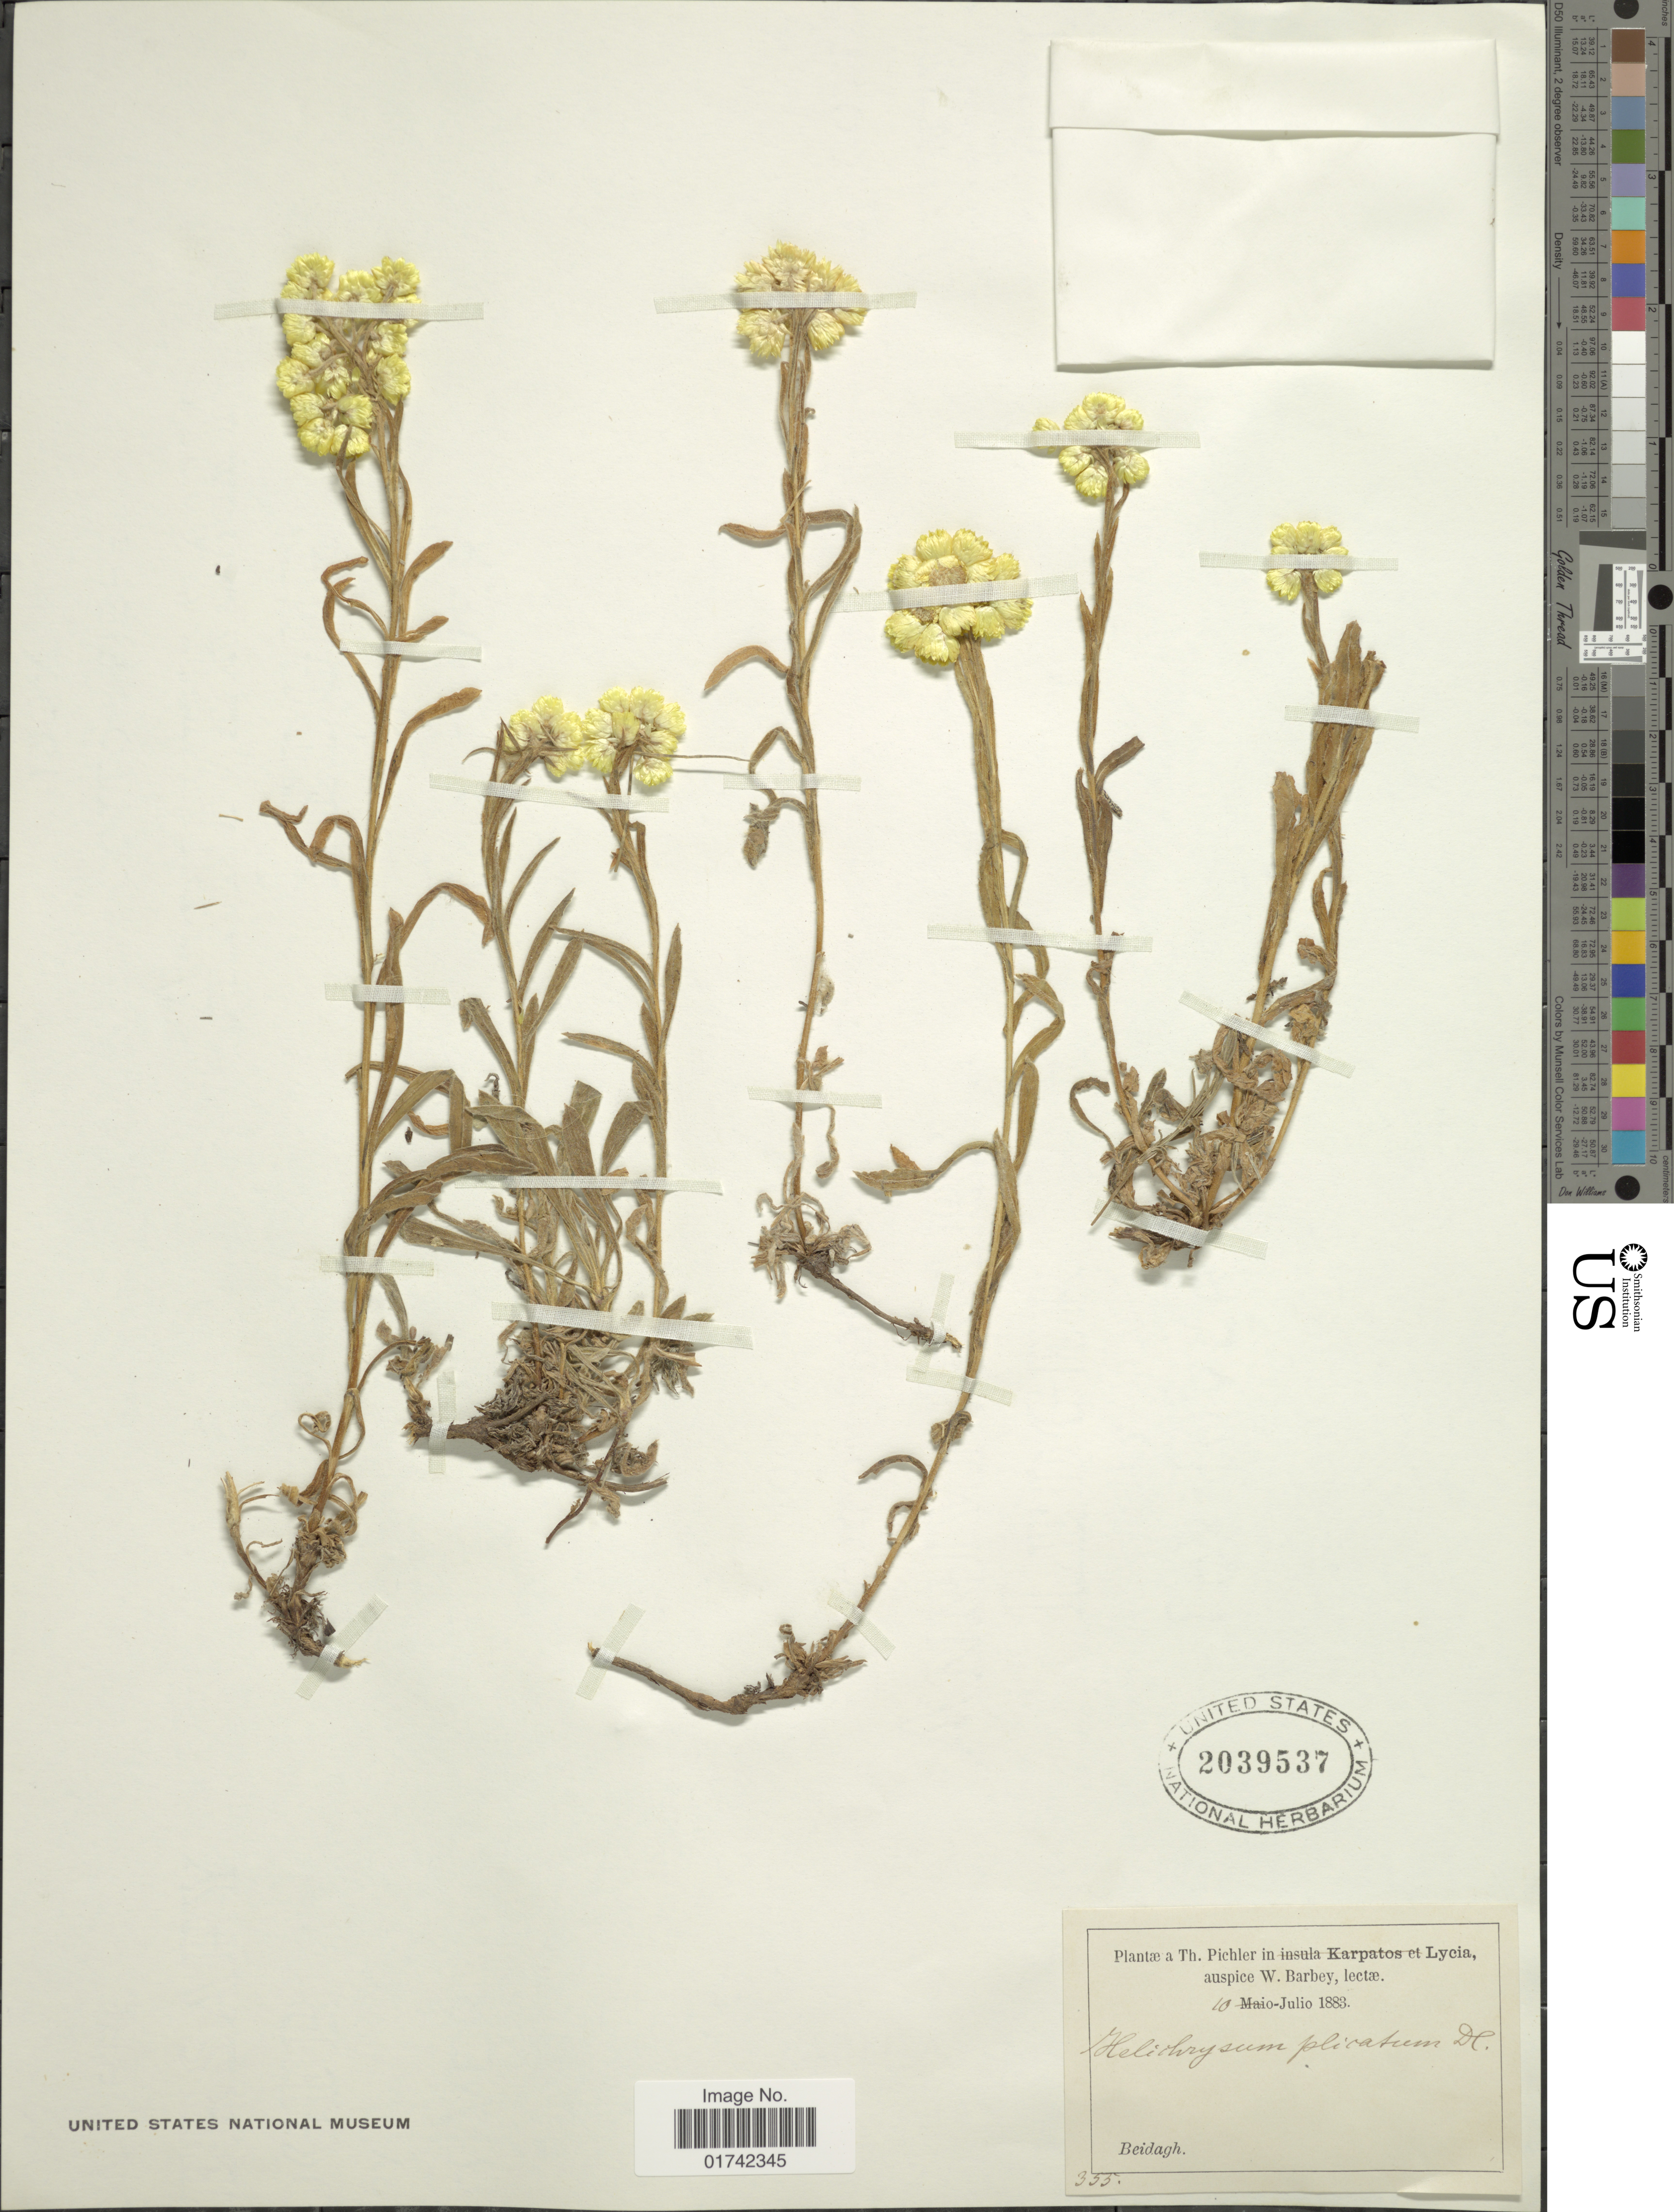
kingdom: Plantae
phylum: Tracheophyta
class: Magnoliopsida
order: Asterales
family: Asteraceae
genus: Helichrysum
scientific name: Helichrysum plicatum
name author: DC.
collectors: T. Pichler & W. Barbey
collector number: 355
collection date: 1883-07-10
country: Turkey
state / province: Antalya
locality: Lycia, Beidagh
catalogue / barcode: US 2039537